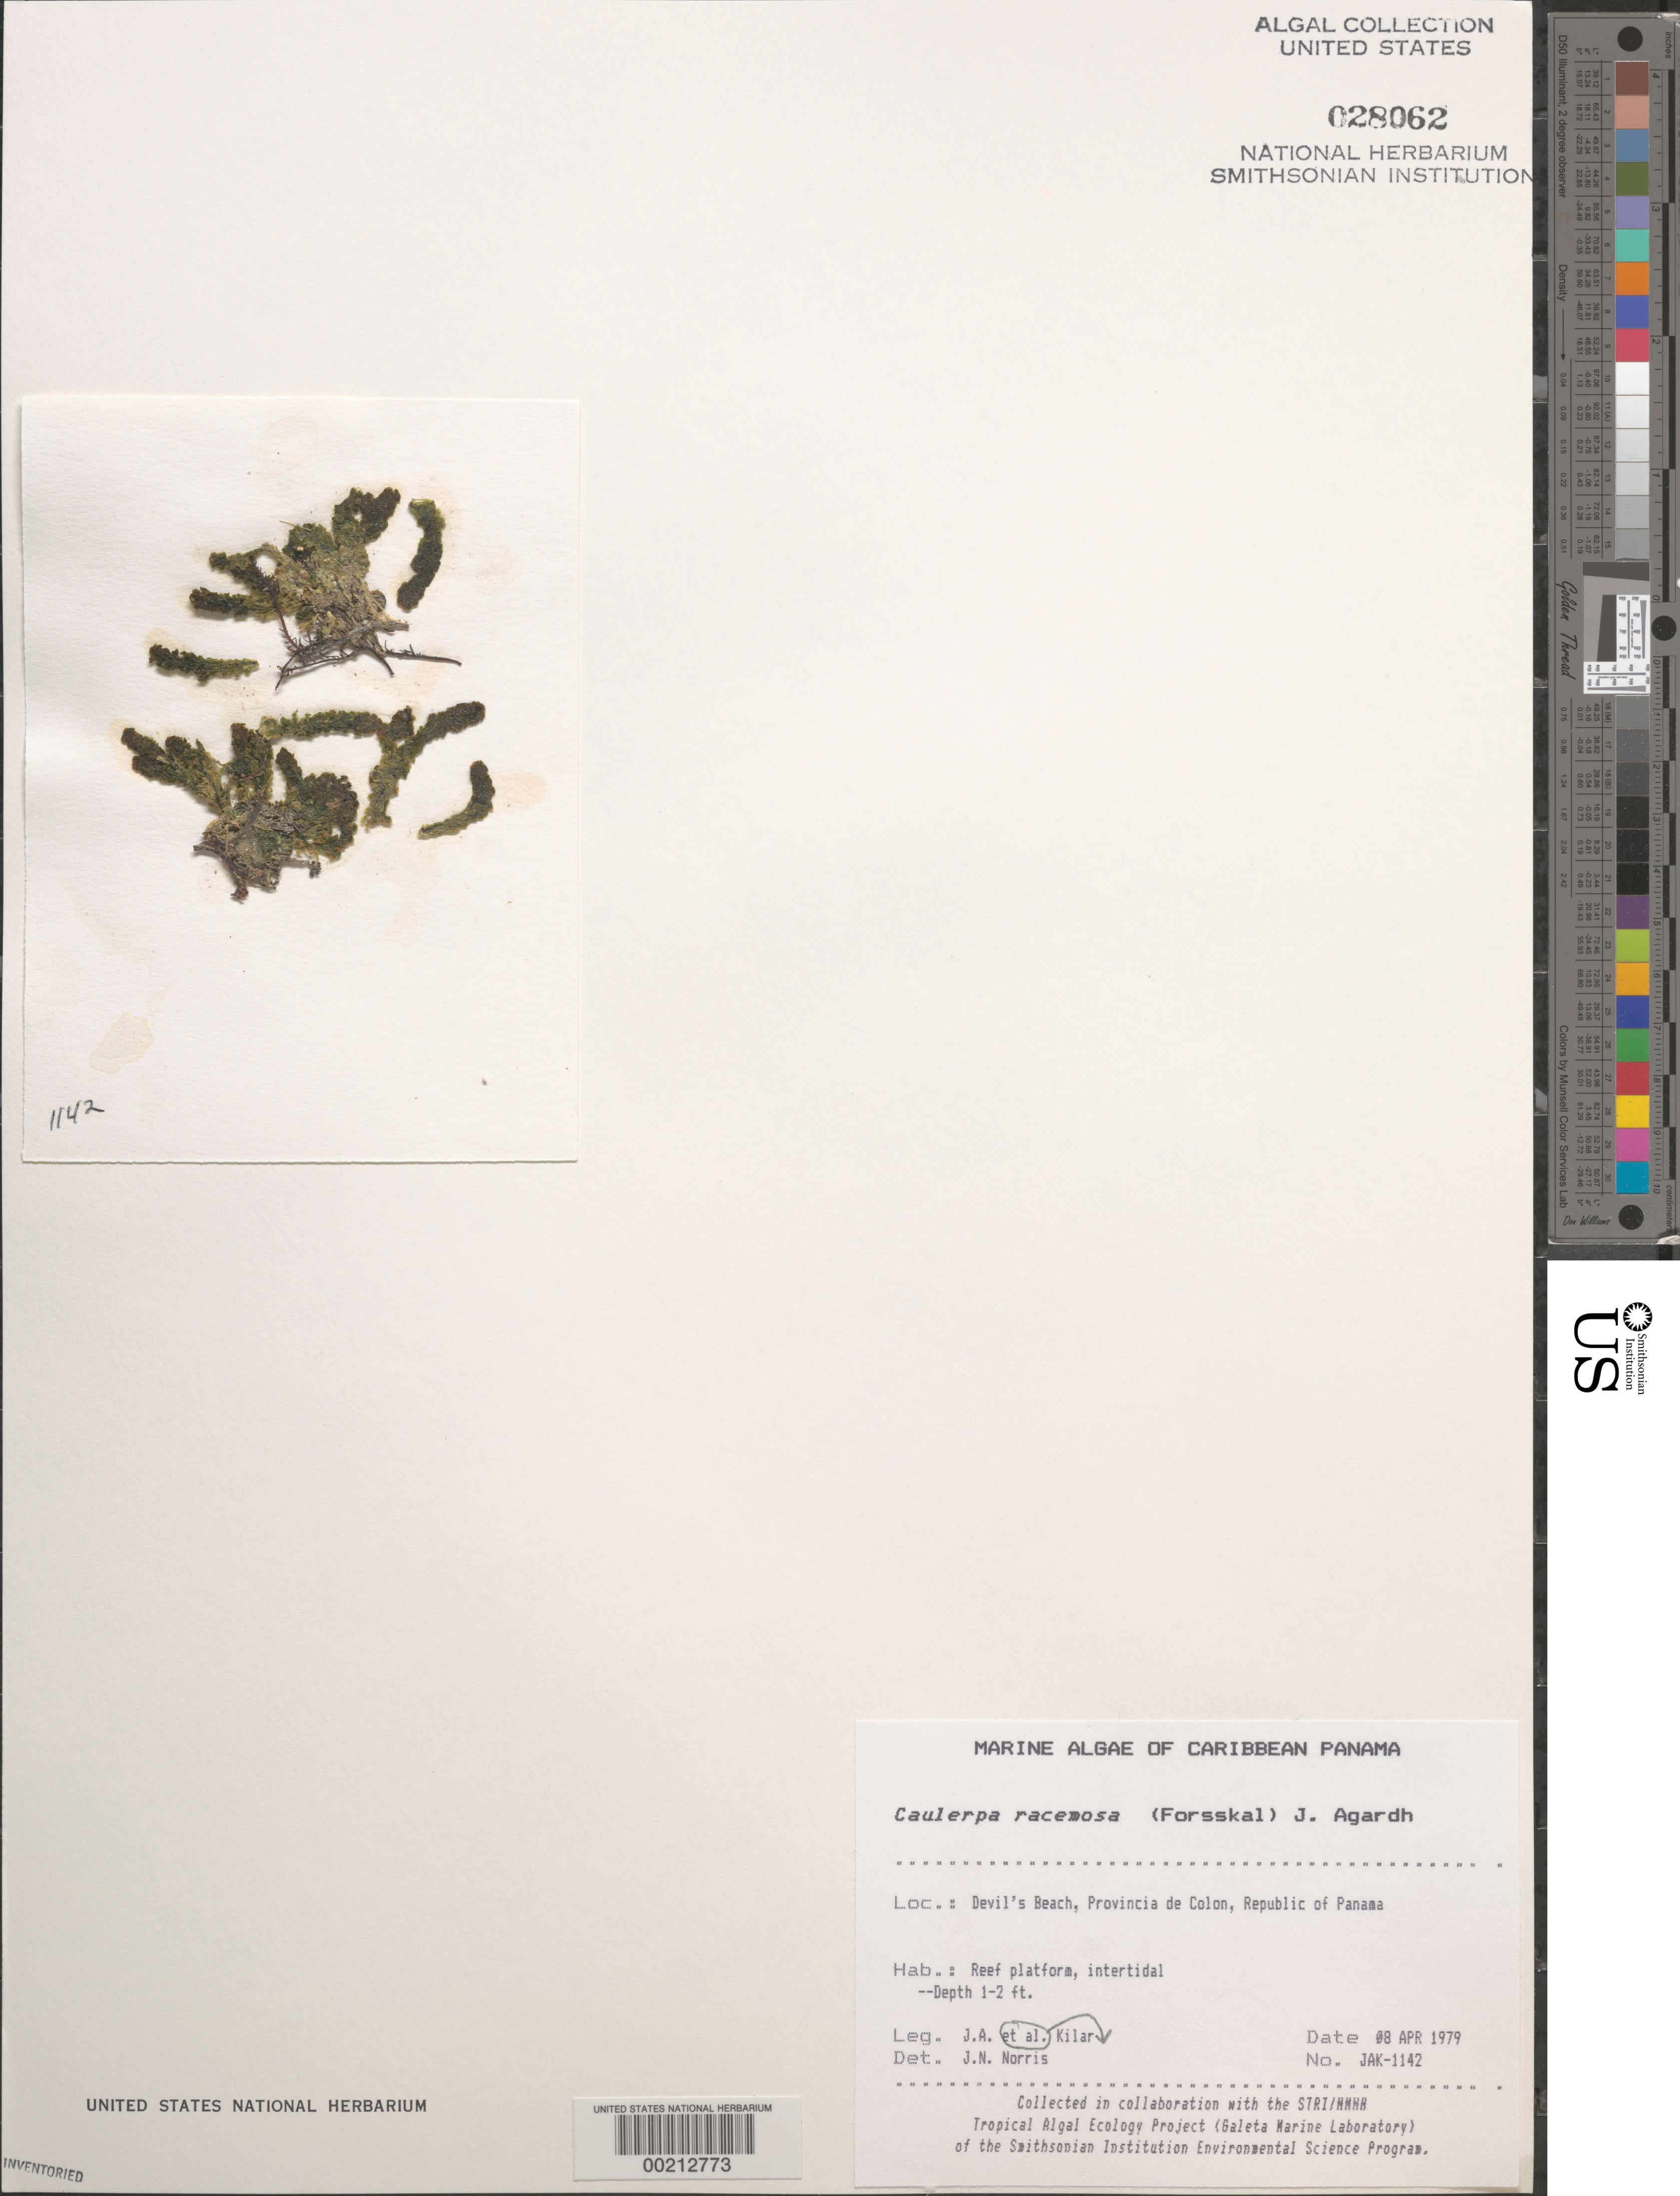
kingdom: Plantae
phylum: Chlorophyta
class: Ulvophyceae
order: Bryopsidales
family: Caulerpaceae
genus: Caulerpa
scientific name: Caulerpa racemosa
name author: (Forssk.) J. Agardh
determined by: Norris, James N.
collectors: J. A. Kilar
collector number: JAK-1142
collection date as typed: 08 Apr 1979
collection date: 1979-04-08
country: Panama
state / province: Colón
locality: Devil's Beach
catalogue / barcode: US 28062